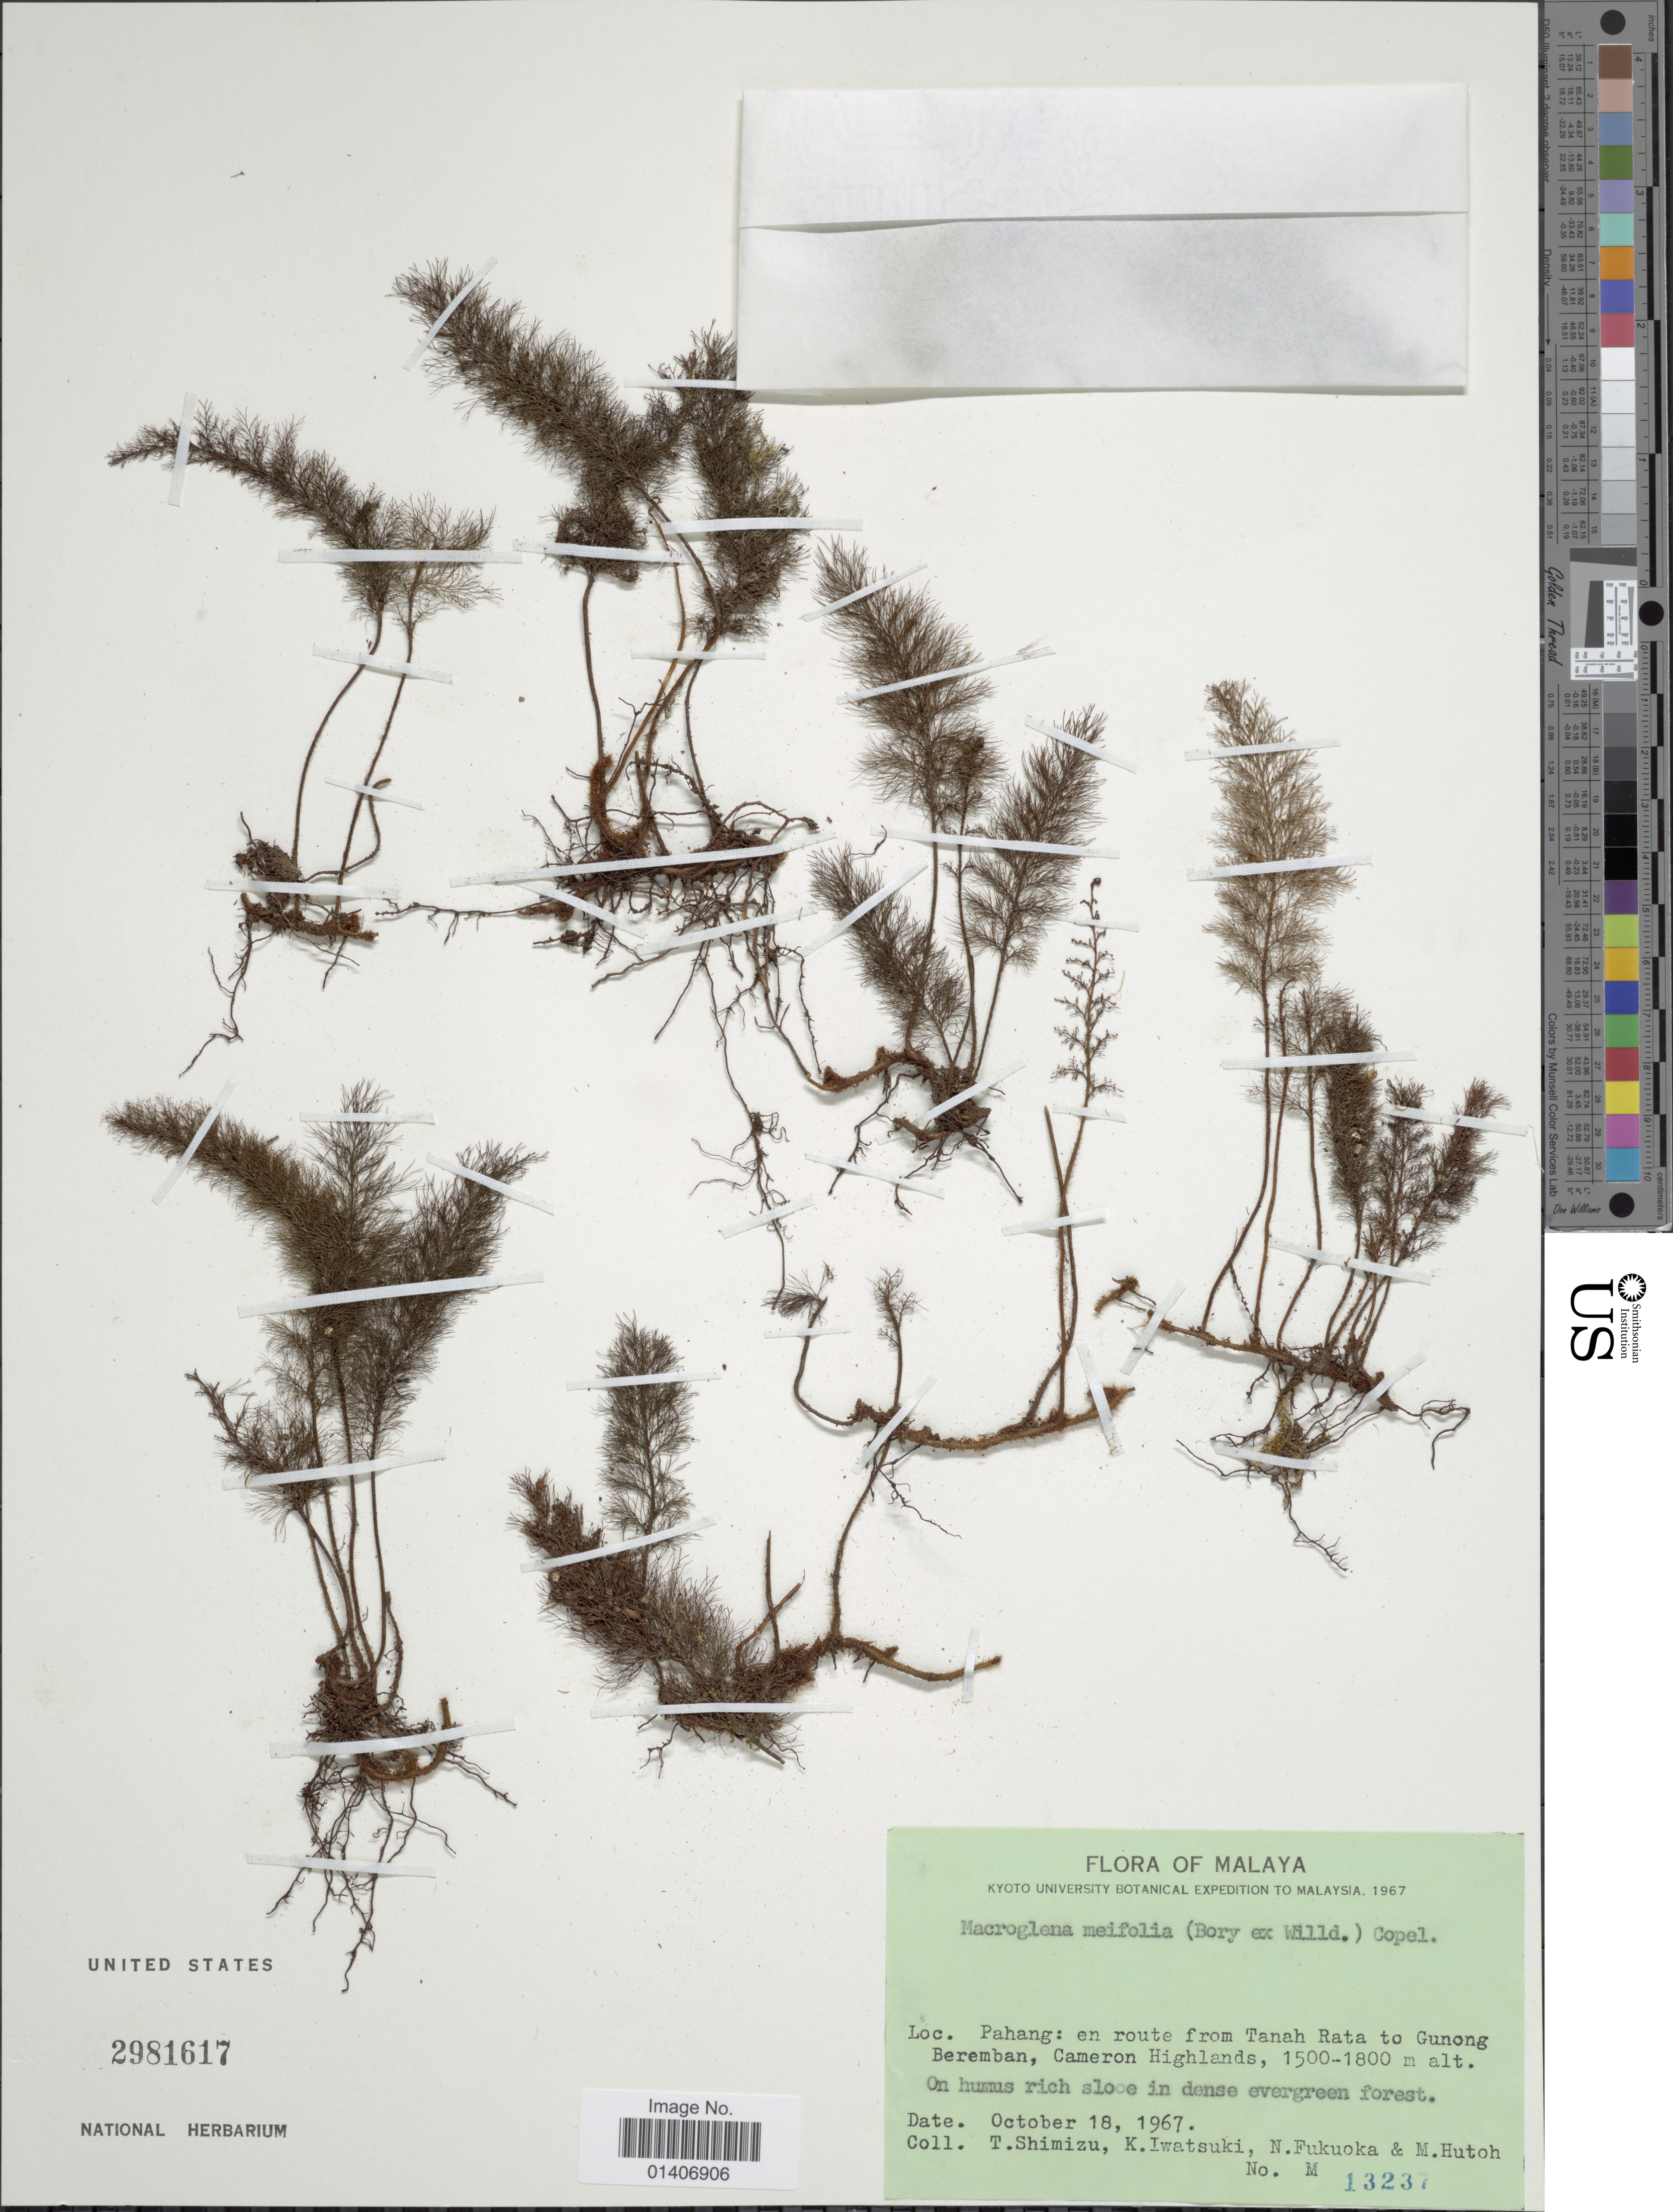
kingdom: Plantae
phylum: Tracheophyta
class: Polypodiopsida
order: Hymenophyllales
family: Hymenophyllaceae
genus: Abrodictyum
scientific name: Abrodictyum meifolium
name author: (Bory) Ebihara & K. Iwats.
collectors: T. Shimizu, K. Iwatsuki, N. Fukuoka & M. Hutoh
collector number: M 13237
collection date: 1967-10-18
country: Malaysia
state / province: Pahang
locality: En route from Tanah Rata to Gunong Beremban, cameron Highlands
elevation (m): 1500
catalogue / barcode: US 2981617